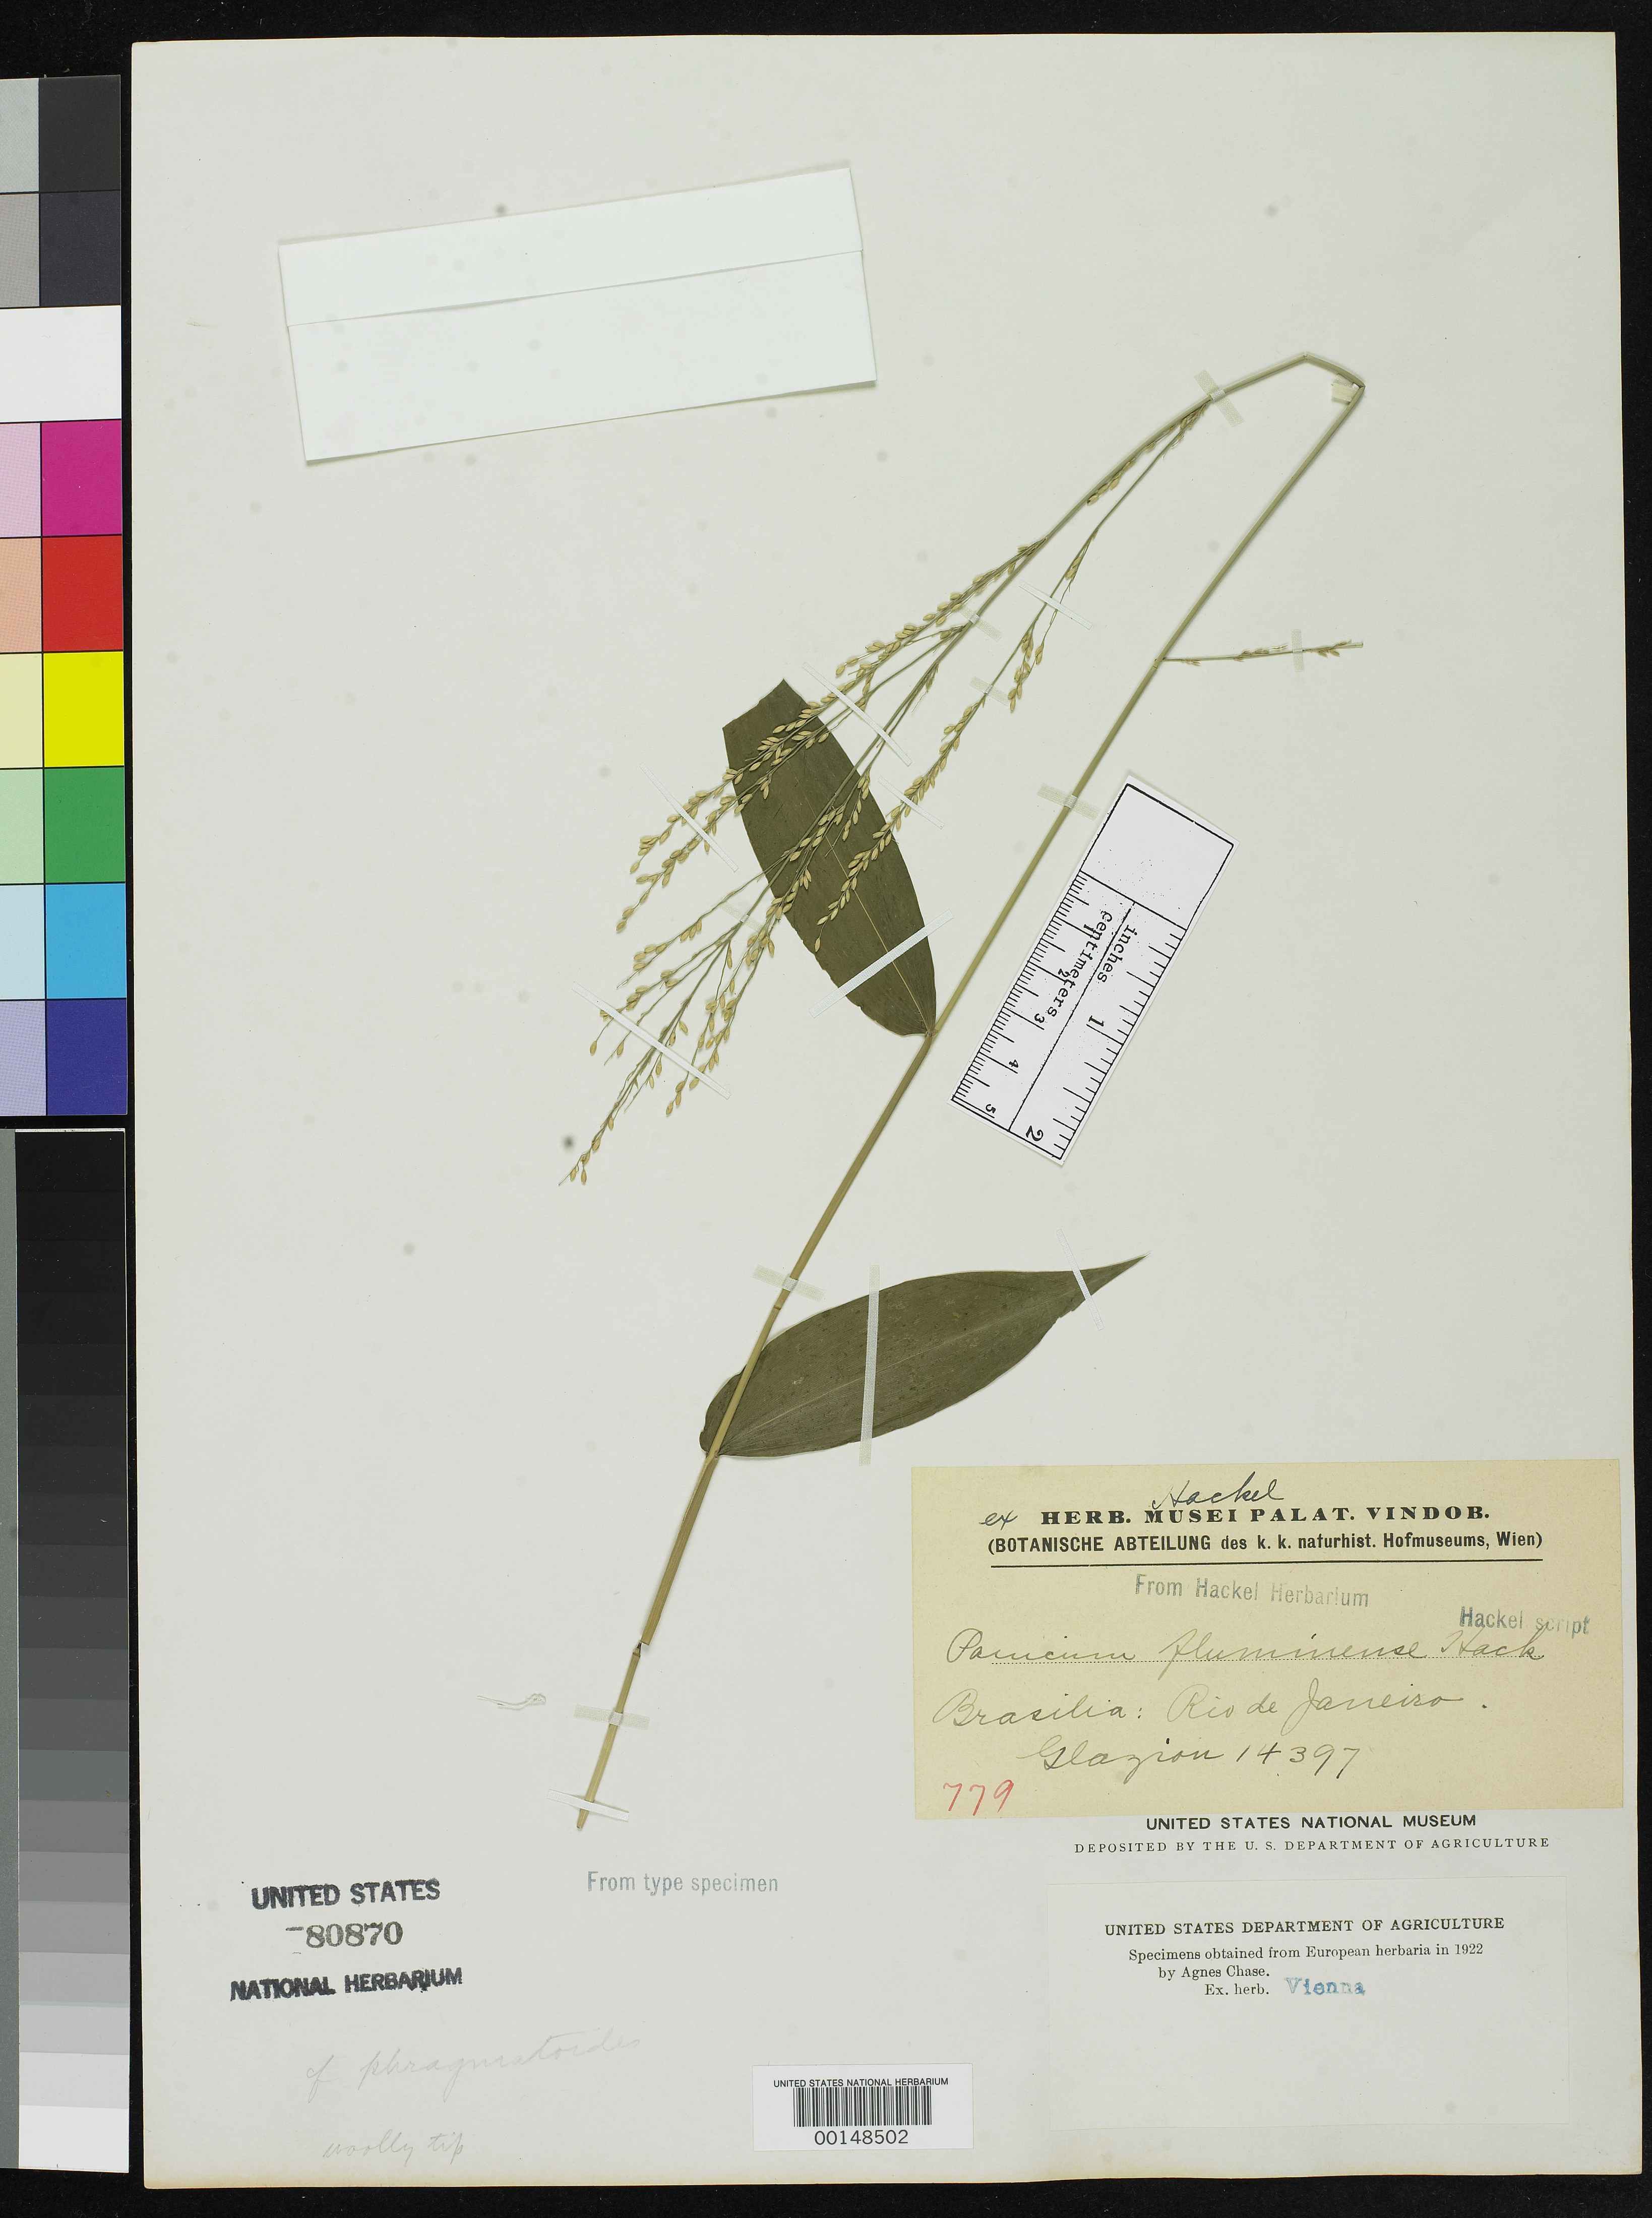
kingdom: Plantae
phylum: Tracheophyta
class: Liliopsida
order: Poales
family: Poaceae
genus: Panicum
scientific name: Panicum fluminense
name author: Hack.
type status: Type Fragment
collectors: A. F. M. Glaziou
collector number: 14397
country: Brazil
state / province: Rio de Janeiro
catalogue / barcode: US 80870